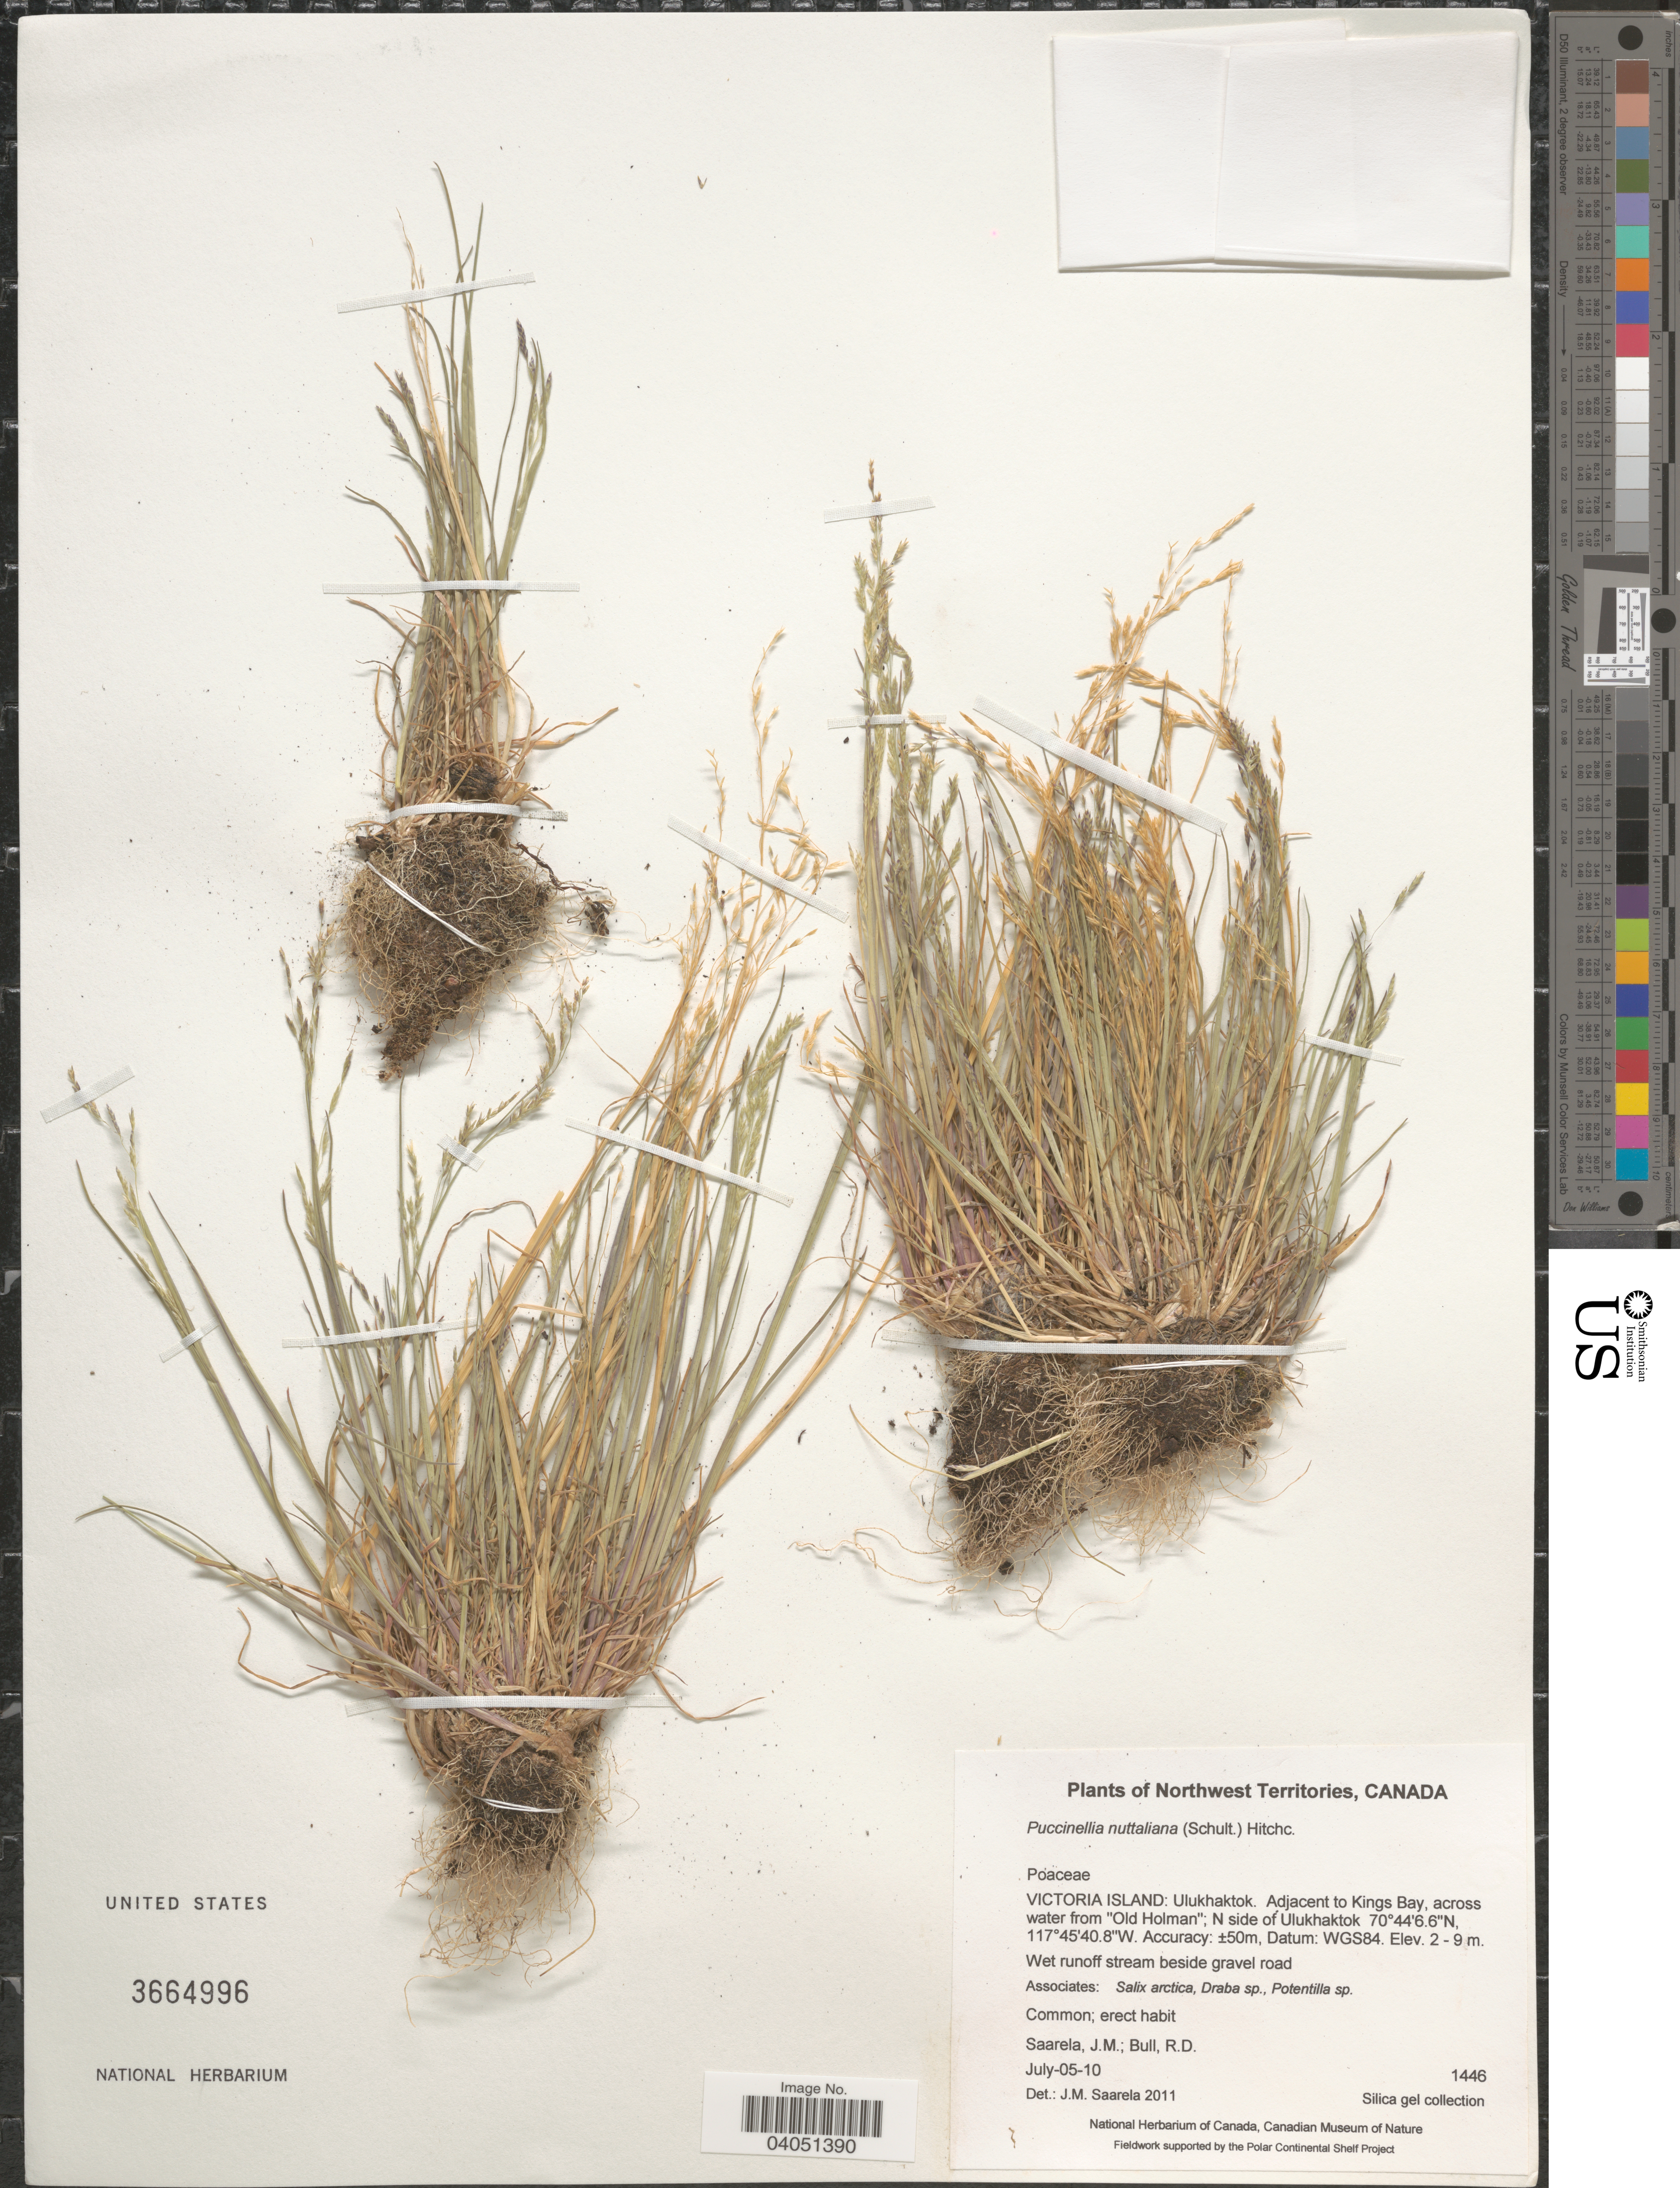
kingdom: Plantae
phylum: Tracheophyta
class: Liliopsida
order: Poales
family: Poaceae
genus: Puccinellia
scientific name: Puccinellia nuttalliana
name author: (Schult.) Hitchc.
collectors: J. Saarela & R. Bull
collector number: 1446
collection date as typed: Transcribed d/m/y: 5/7/10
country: Canada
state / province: Northwest Territories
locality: Victoria Island: Ulukhaktok. Adjacent to Kings Bay, across water from "Old Holman"; N side of Ulukhaktok. Datum: WGS84.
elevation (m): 2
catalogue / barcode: US 3664996